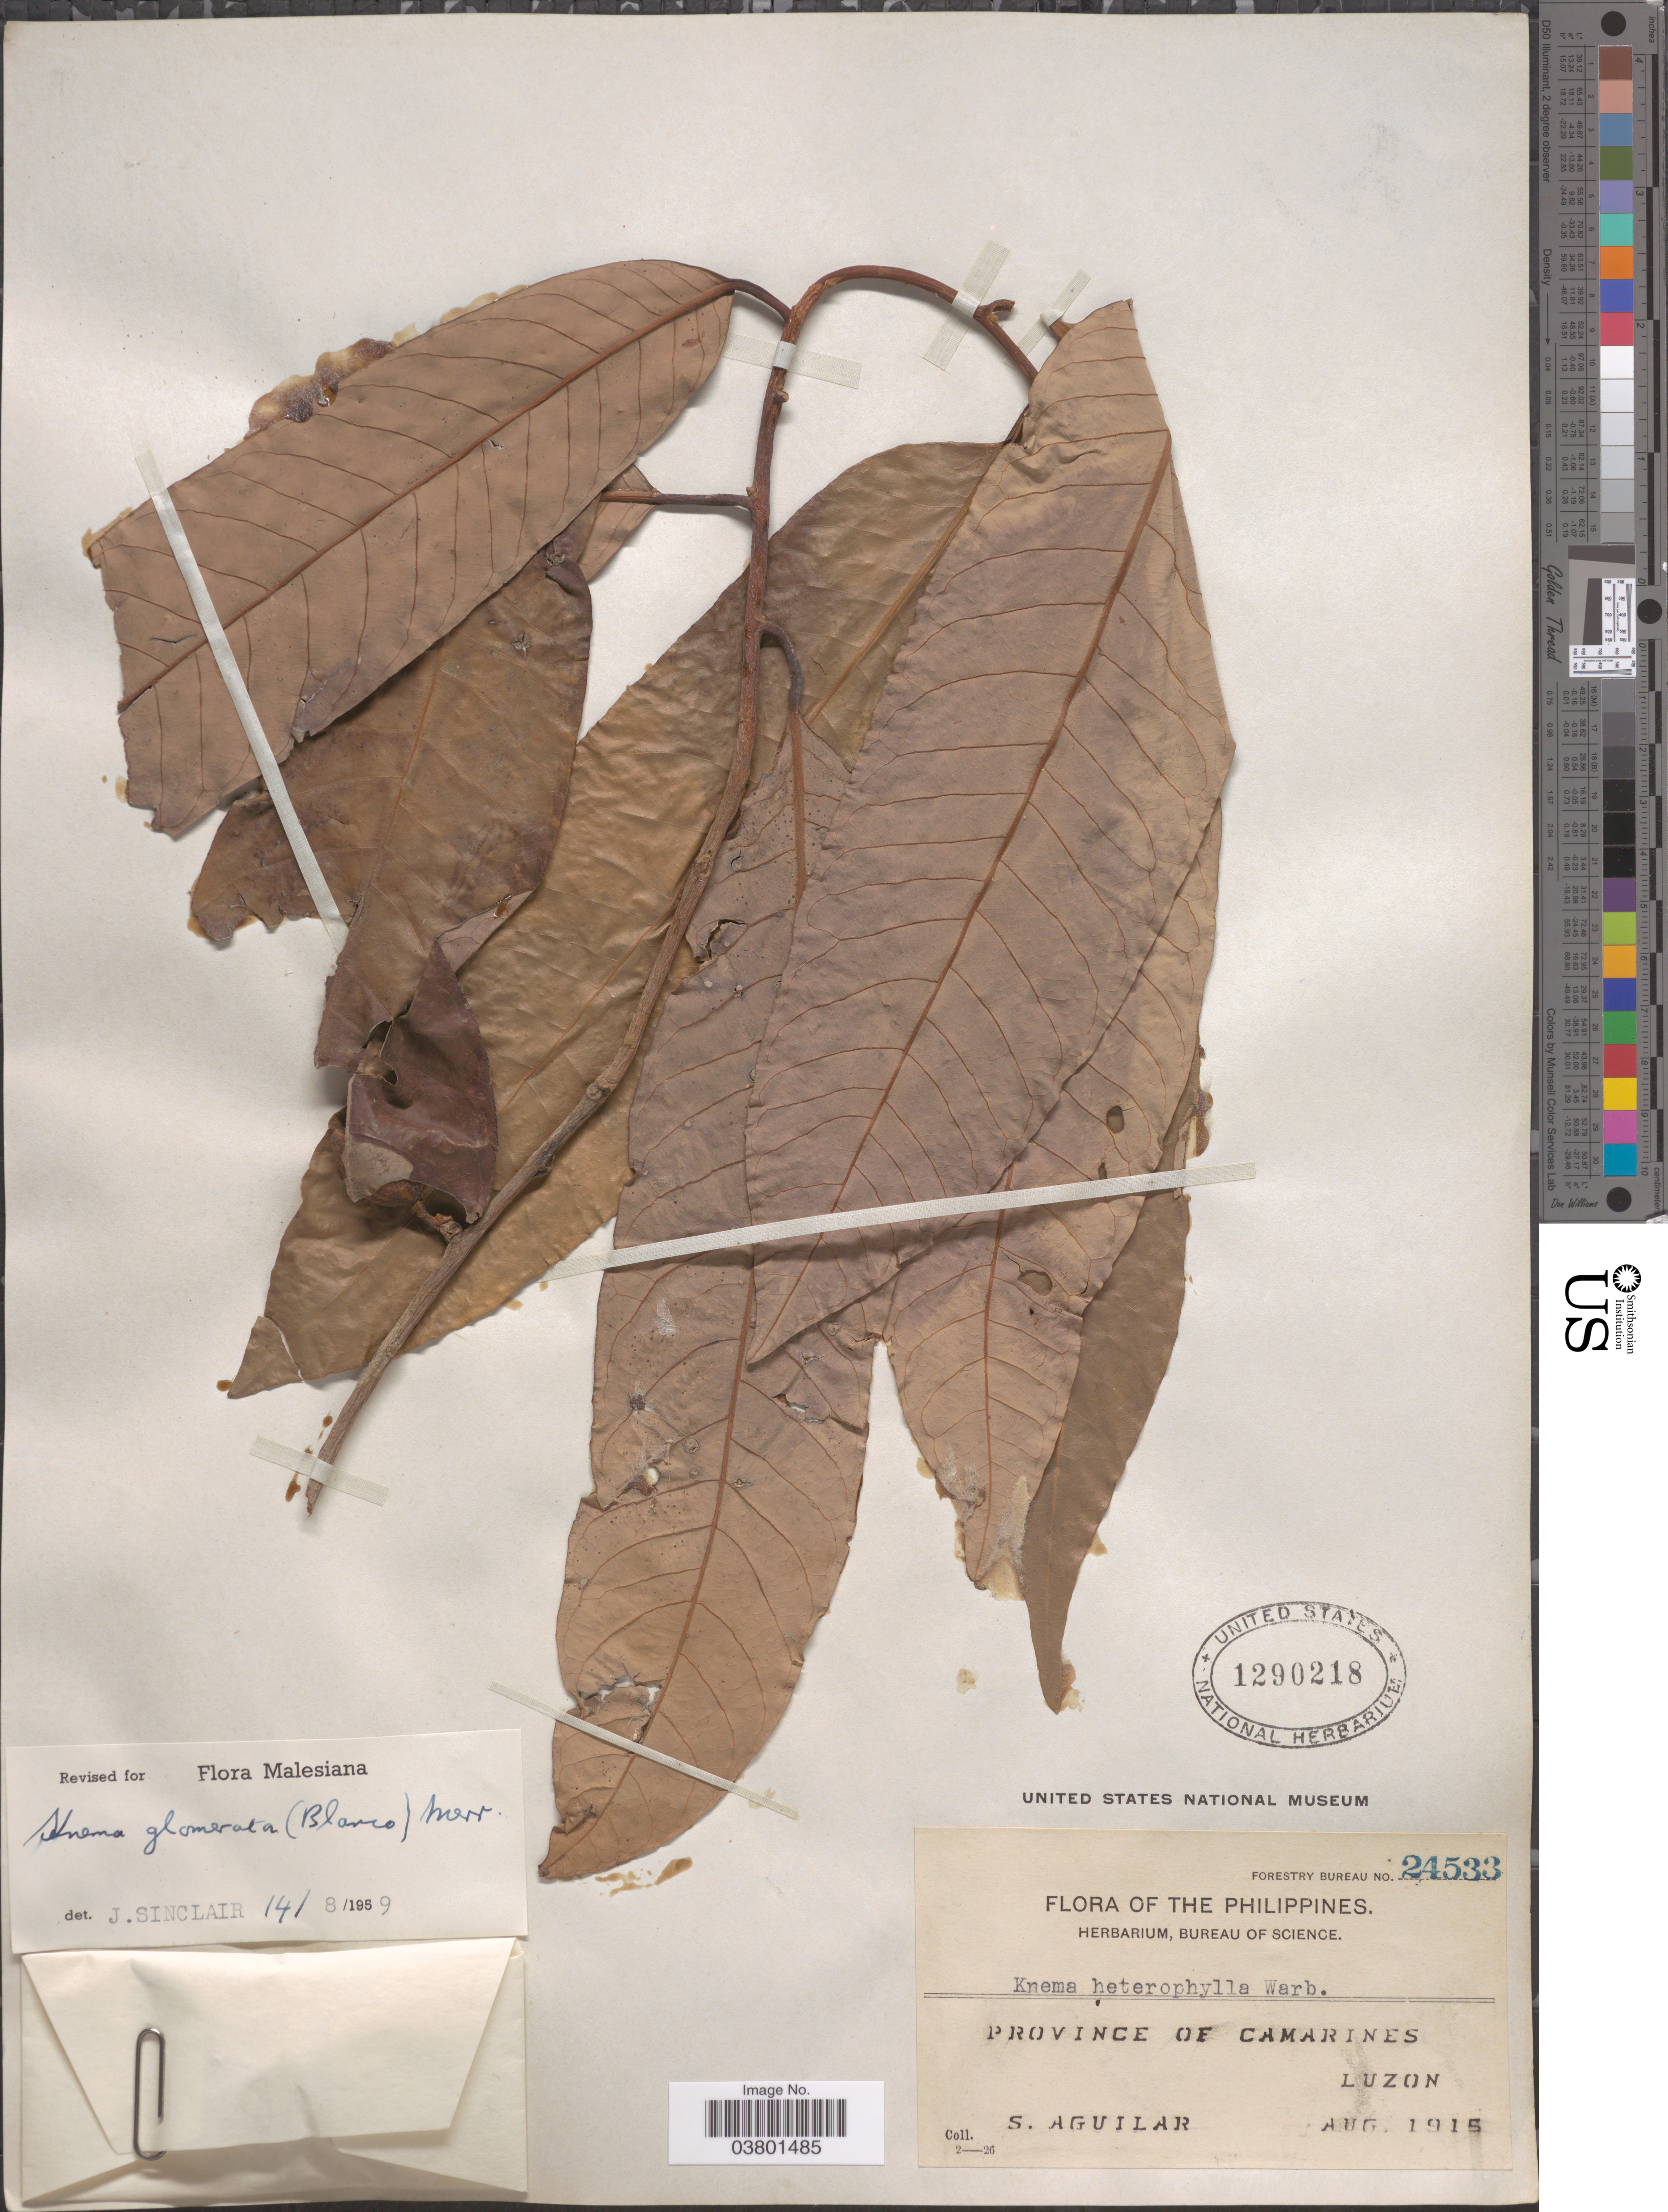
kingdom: Plantae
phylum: Tracheophyta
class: Magnoliopsida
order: Magnoliales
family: Myristicaceae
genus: Knema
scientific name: Knema glomerata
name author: (Blanco) Merr.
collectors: S. Aguilar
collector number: Forestry Bureau 24533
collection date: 1915-08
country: Philippines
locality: Province of Camarines. Luzon.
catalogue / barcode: US 1290218